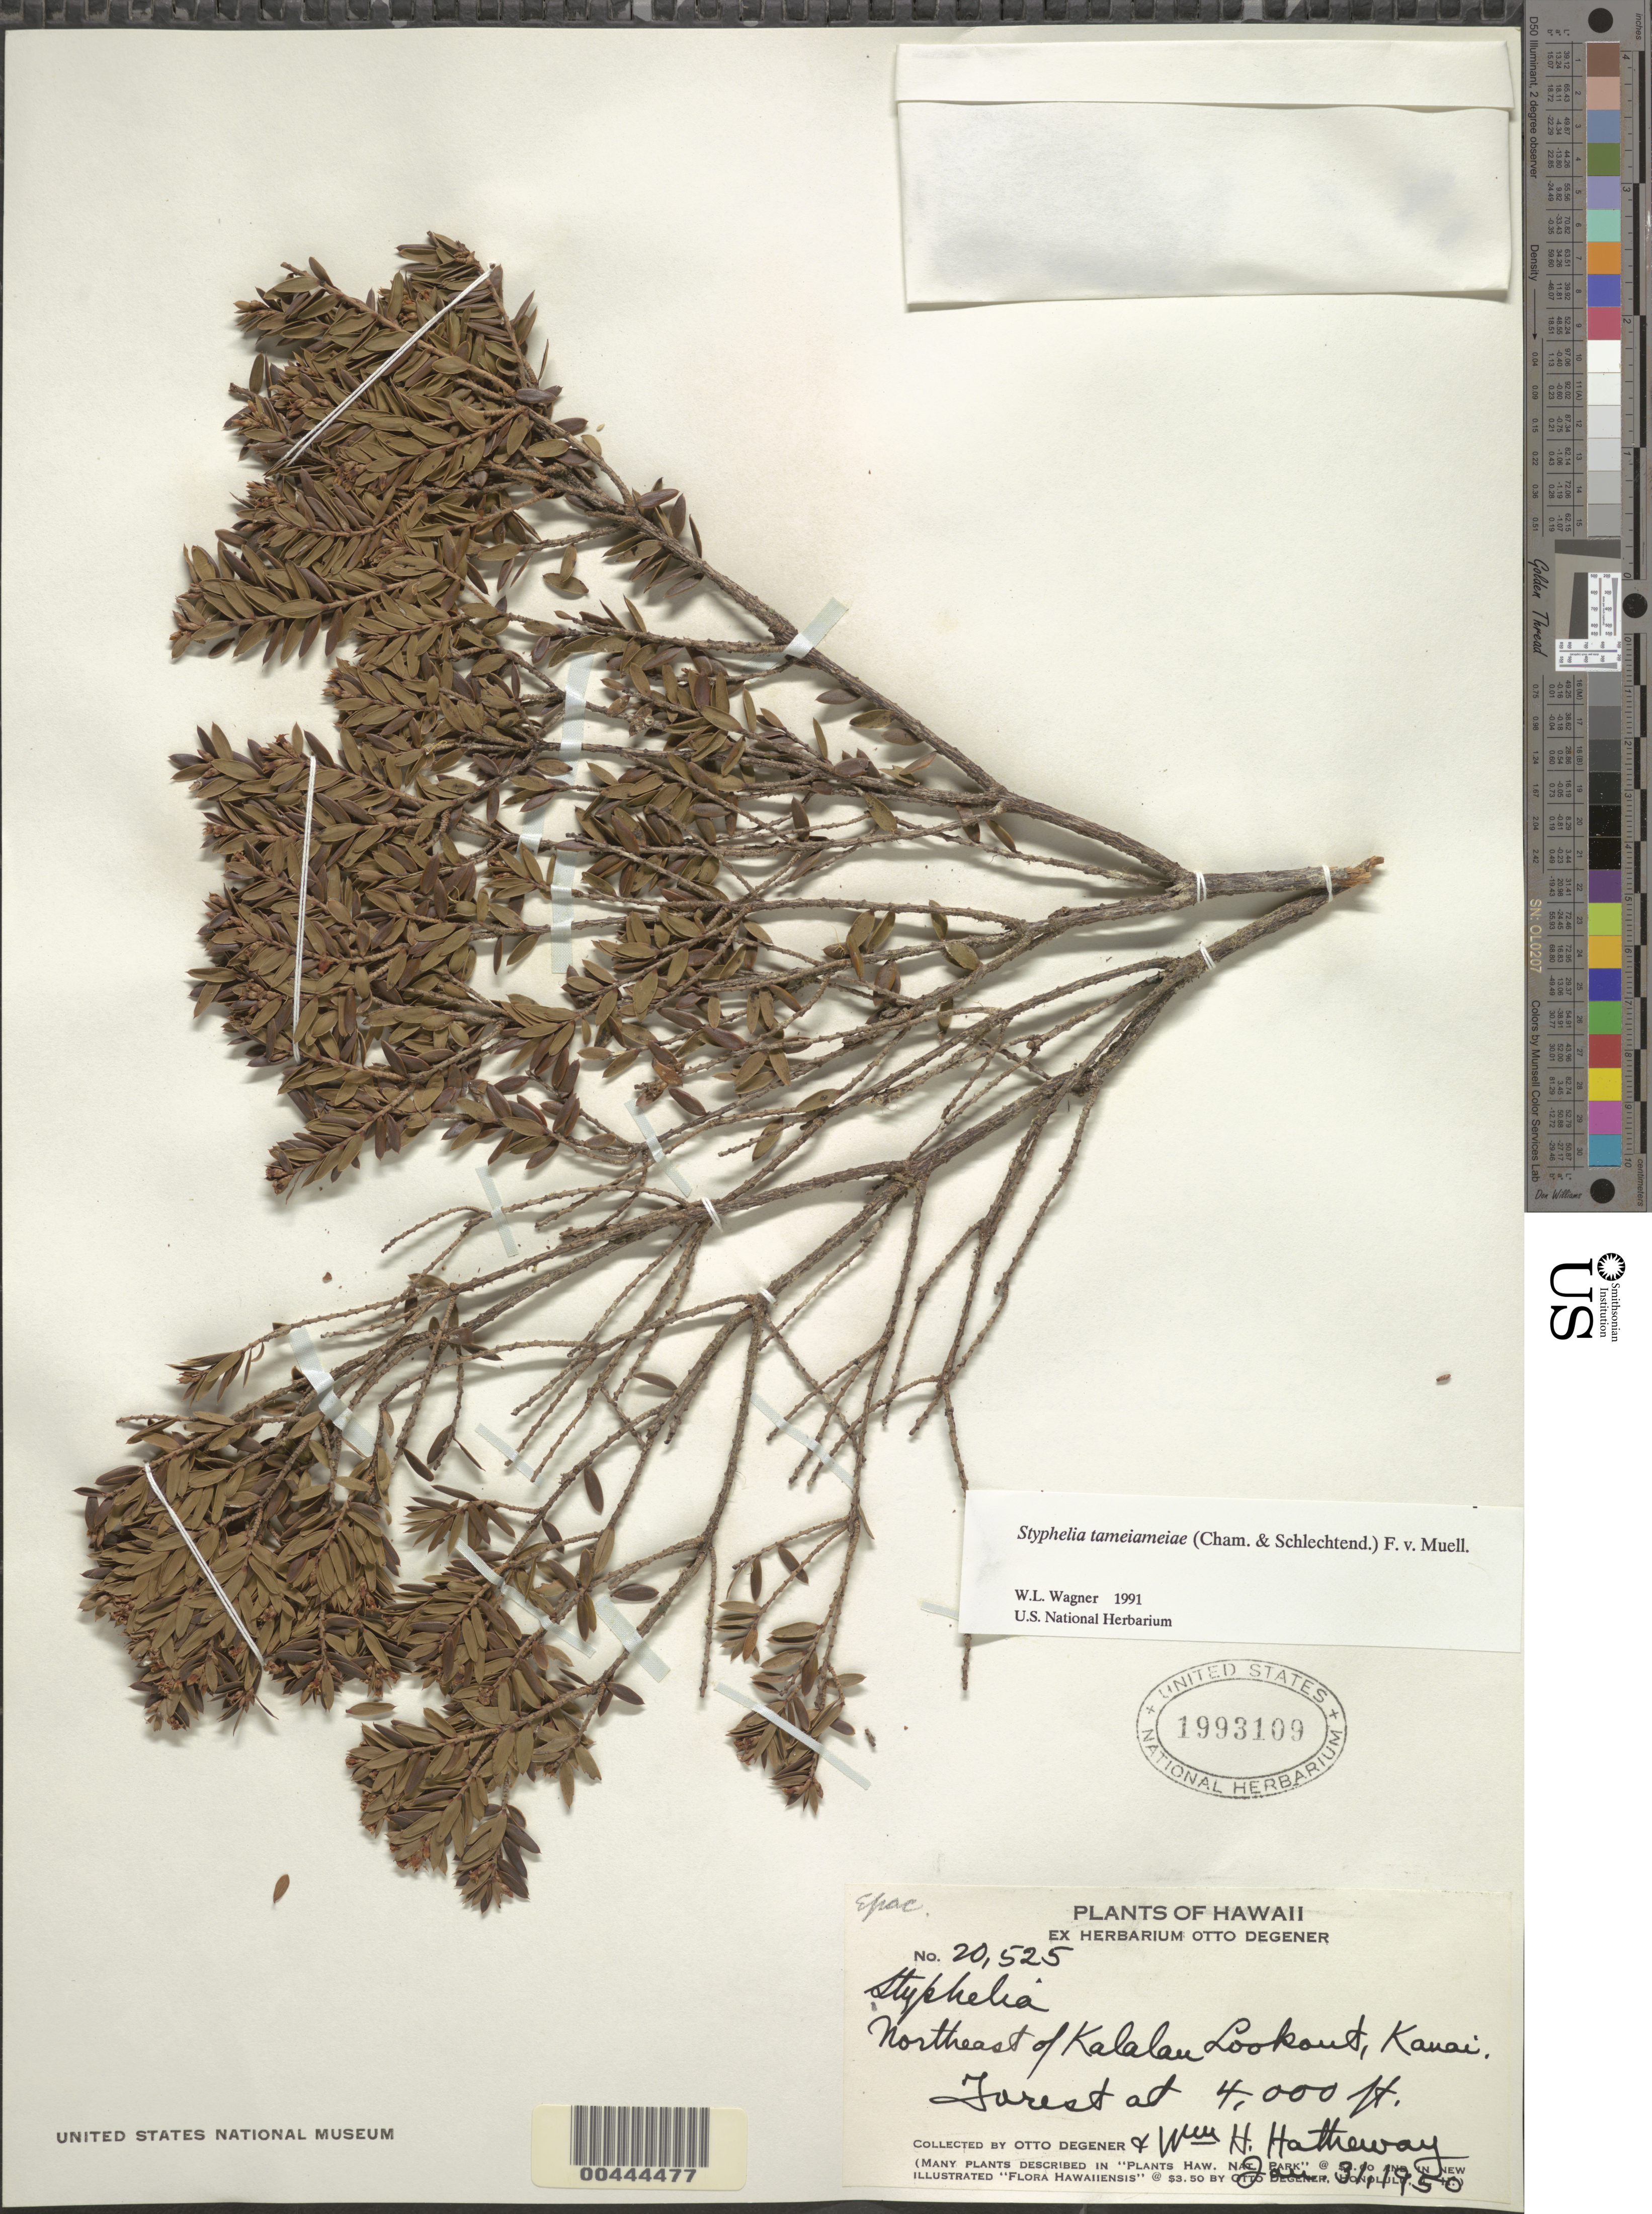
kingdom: Plantae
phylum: Tracheophyta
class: Magnoliopsida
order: Ericales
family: Ericaceae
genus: Leptecophylla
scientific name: Leptecophylla tameiameiae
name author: (Cham. & Schltdl.) C.M. Weiller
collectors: O. Degener & W. H. Hatheway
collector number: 20525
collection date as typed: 31 Jan 1950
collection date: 1950-01-31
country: United States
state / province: Hawaii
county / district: Kauai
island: Kaua'i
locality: NE of Kalalau Lookout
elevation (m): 1219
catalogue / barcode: US 1993109